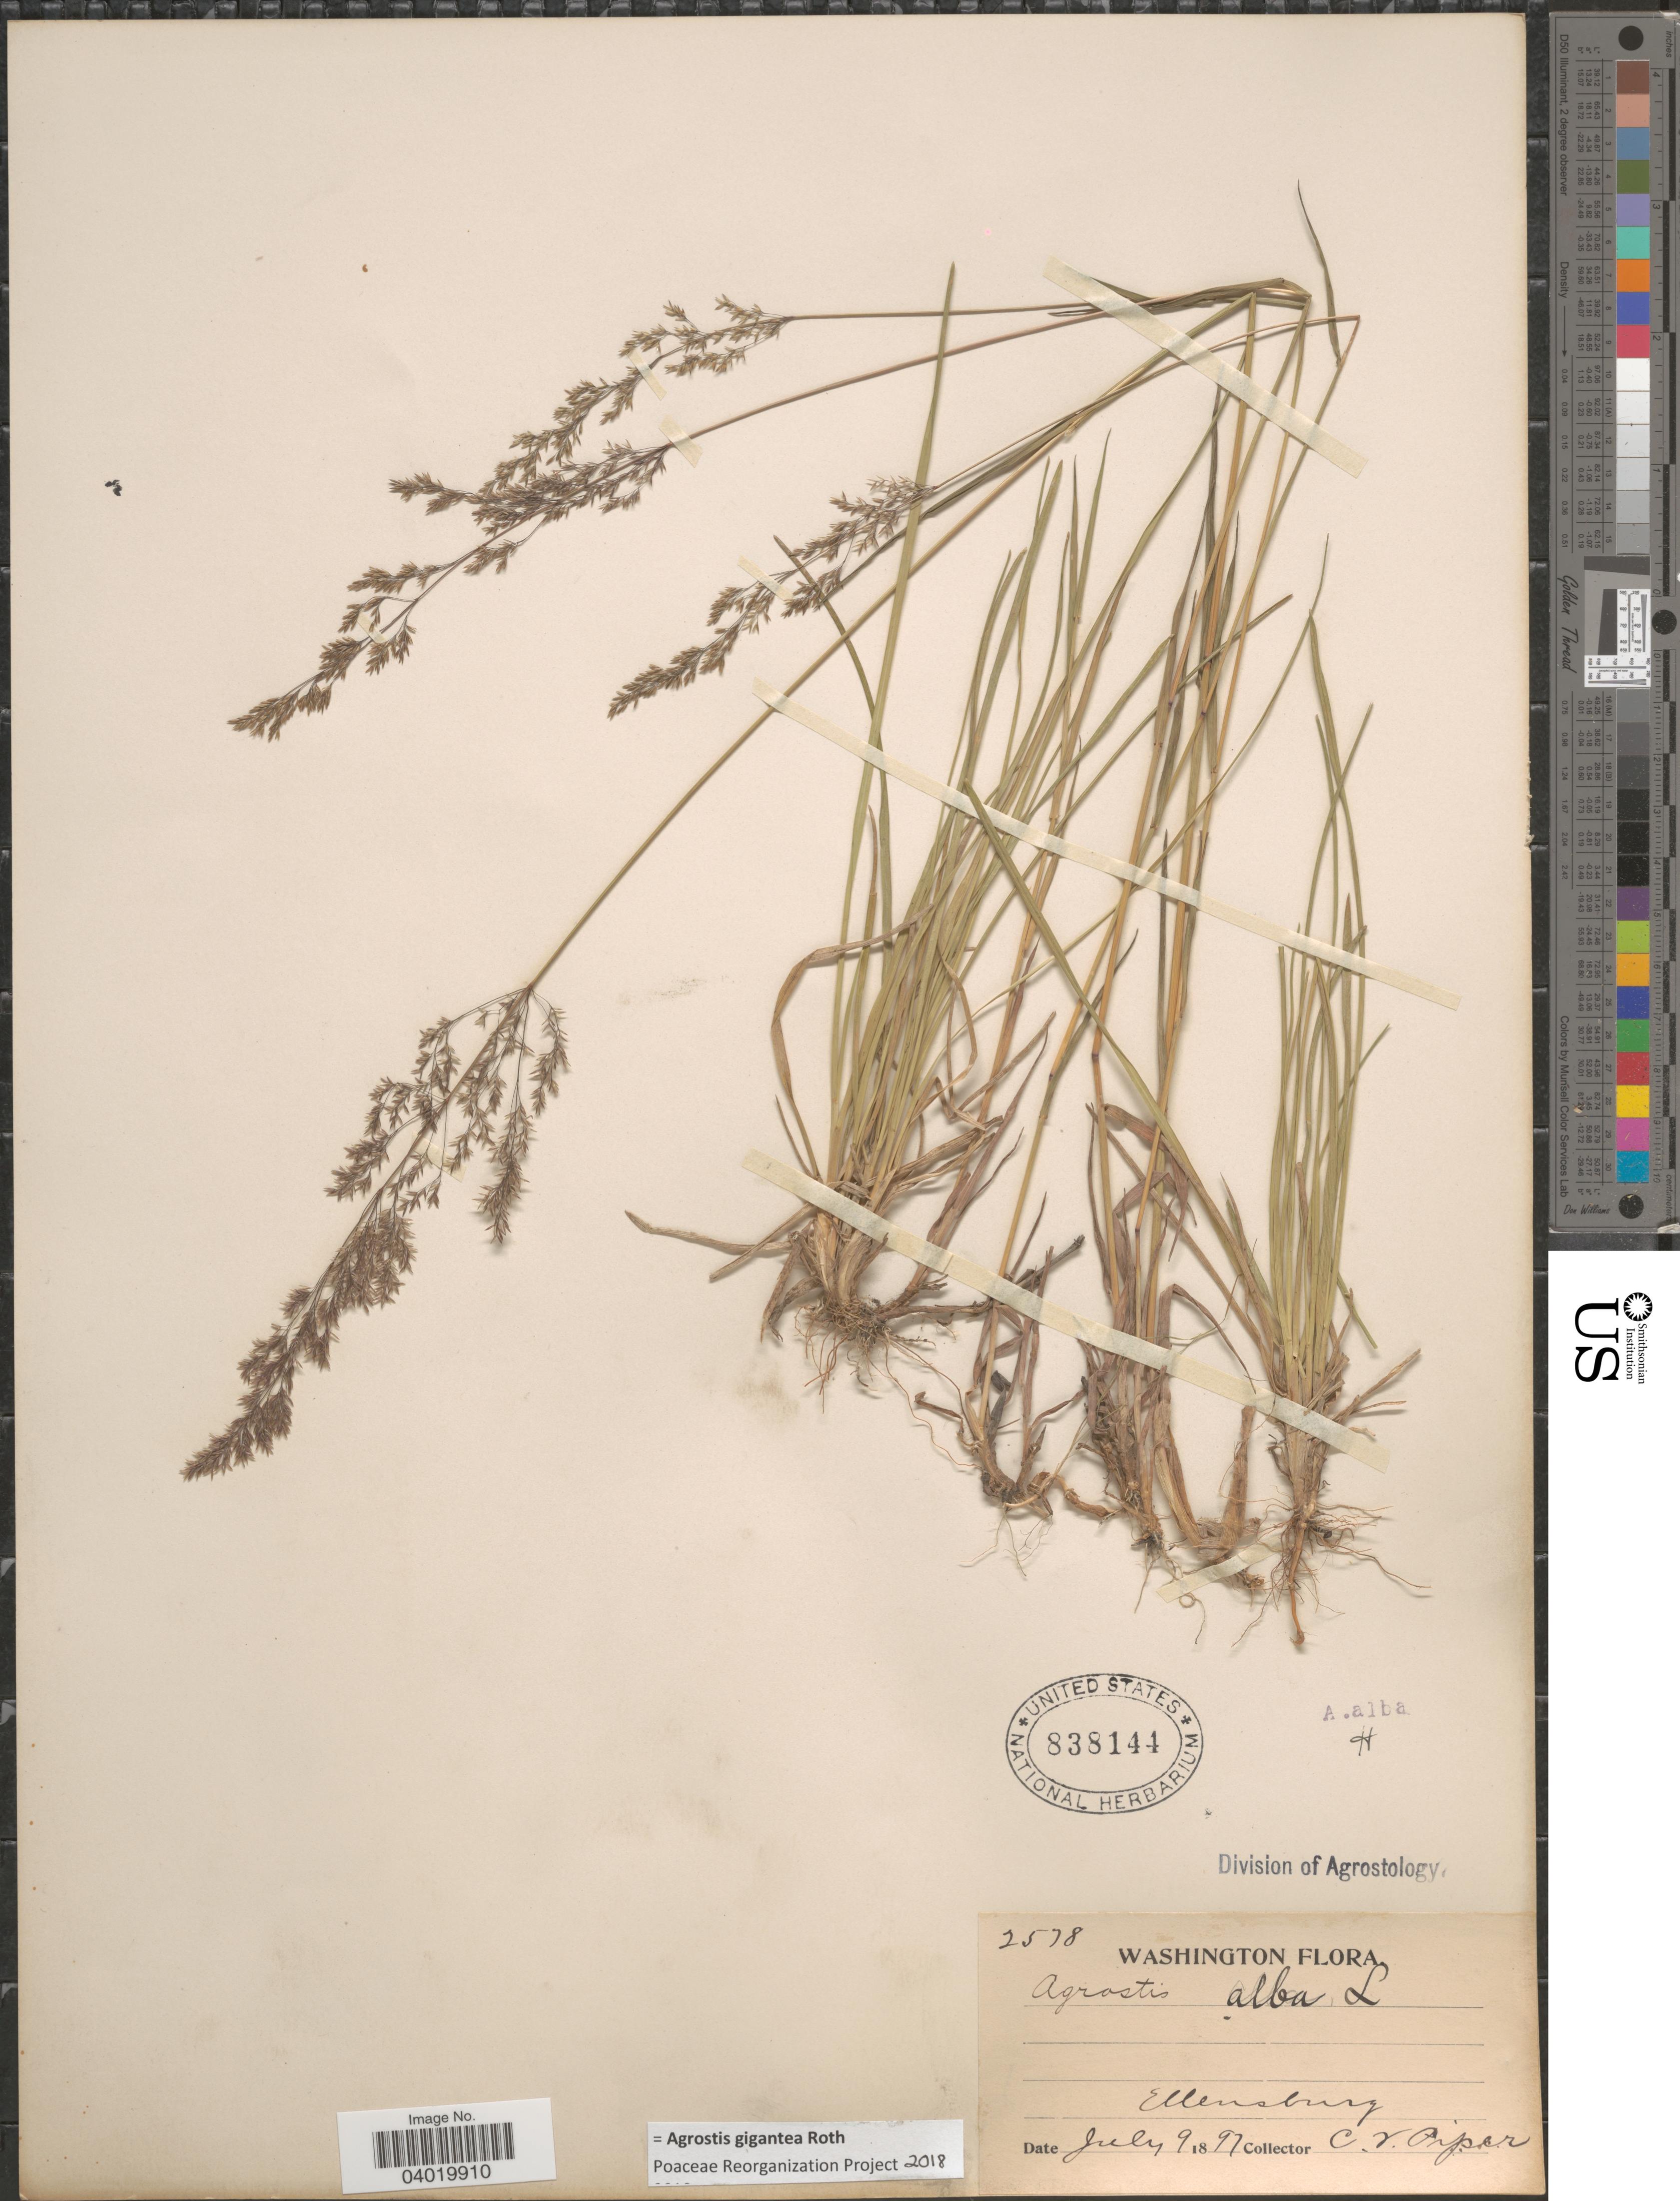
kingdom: Plantae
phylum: Tracheophyta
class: Liliopsida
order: Poales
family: Poaceae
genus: Agrostis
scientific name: Agrostis gigantea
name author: Roth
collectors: C. V. Piper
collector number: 2578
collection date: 1897-07-09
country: United States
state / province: Washington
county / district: Kittitas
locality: Ellensburg.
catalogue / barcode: US 838144